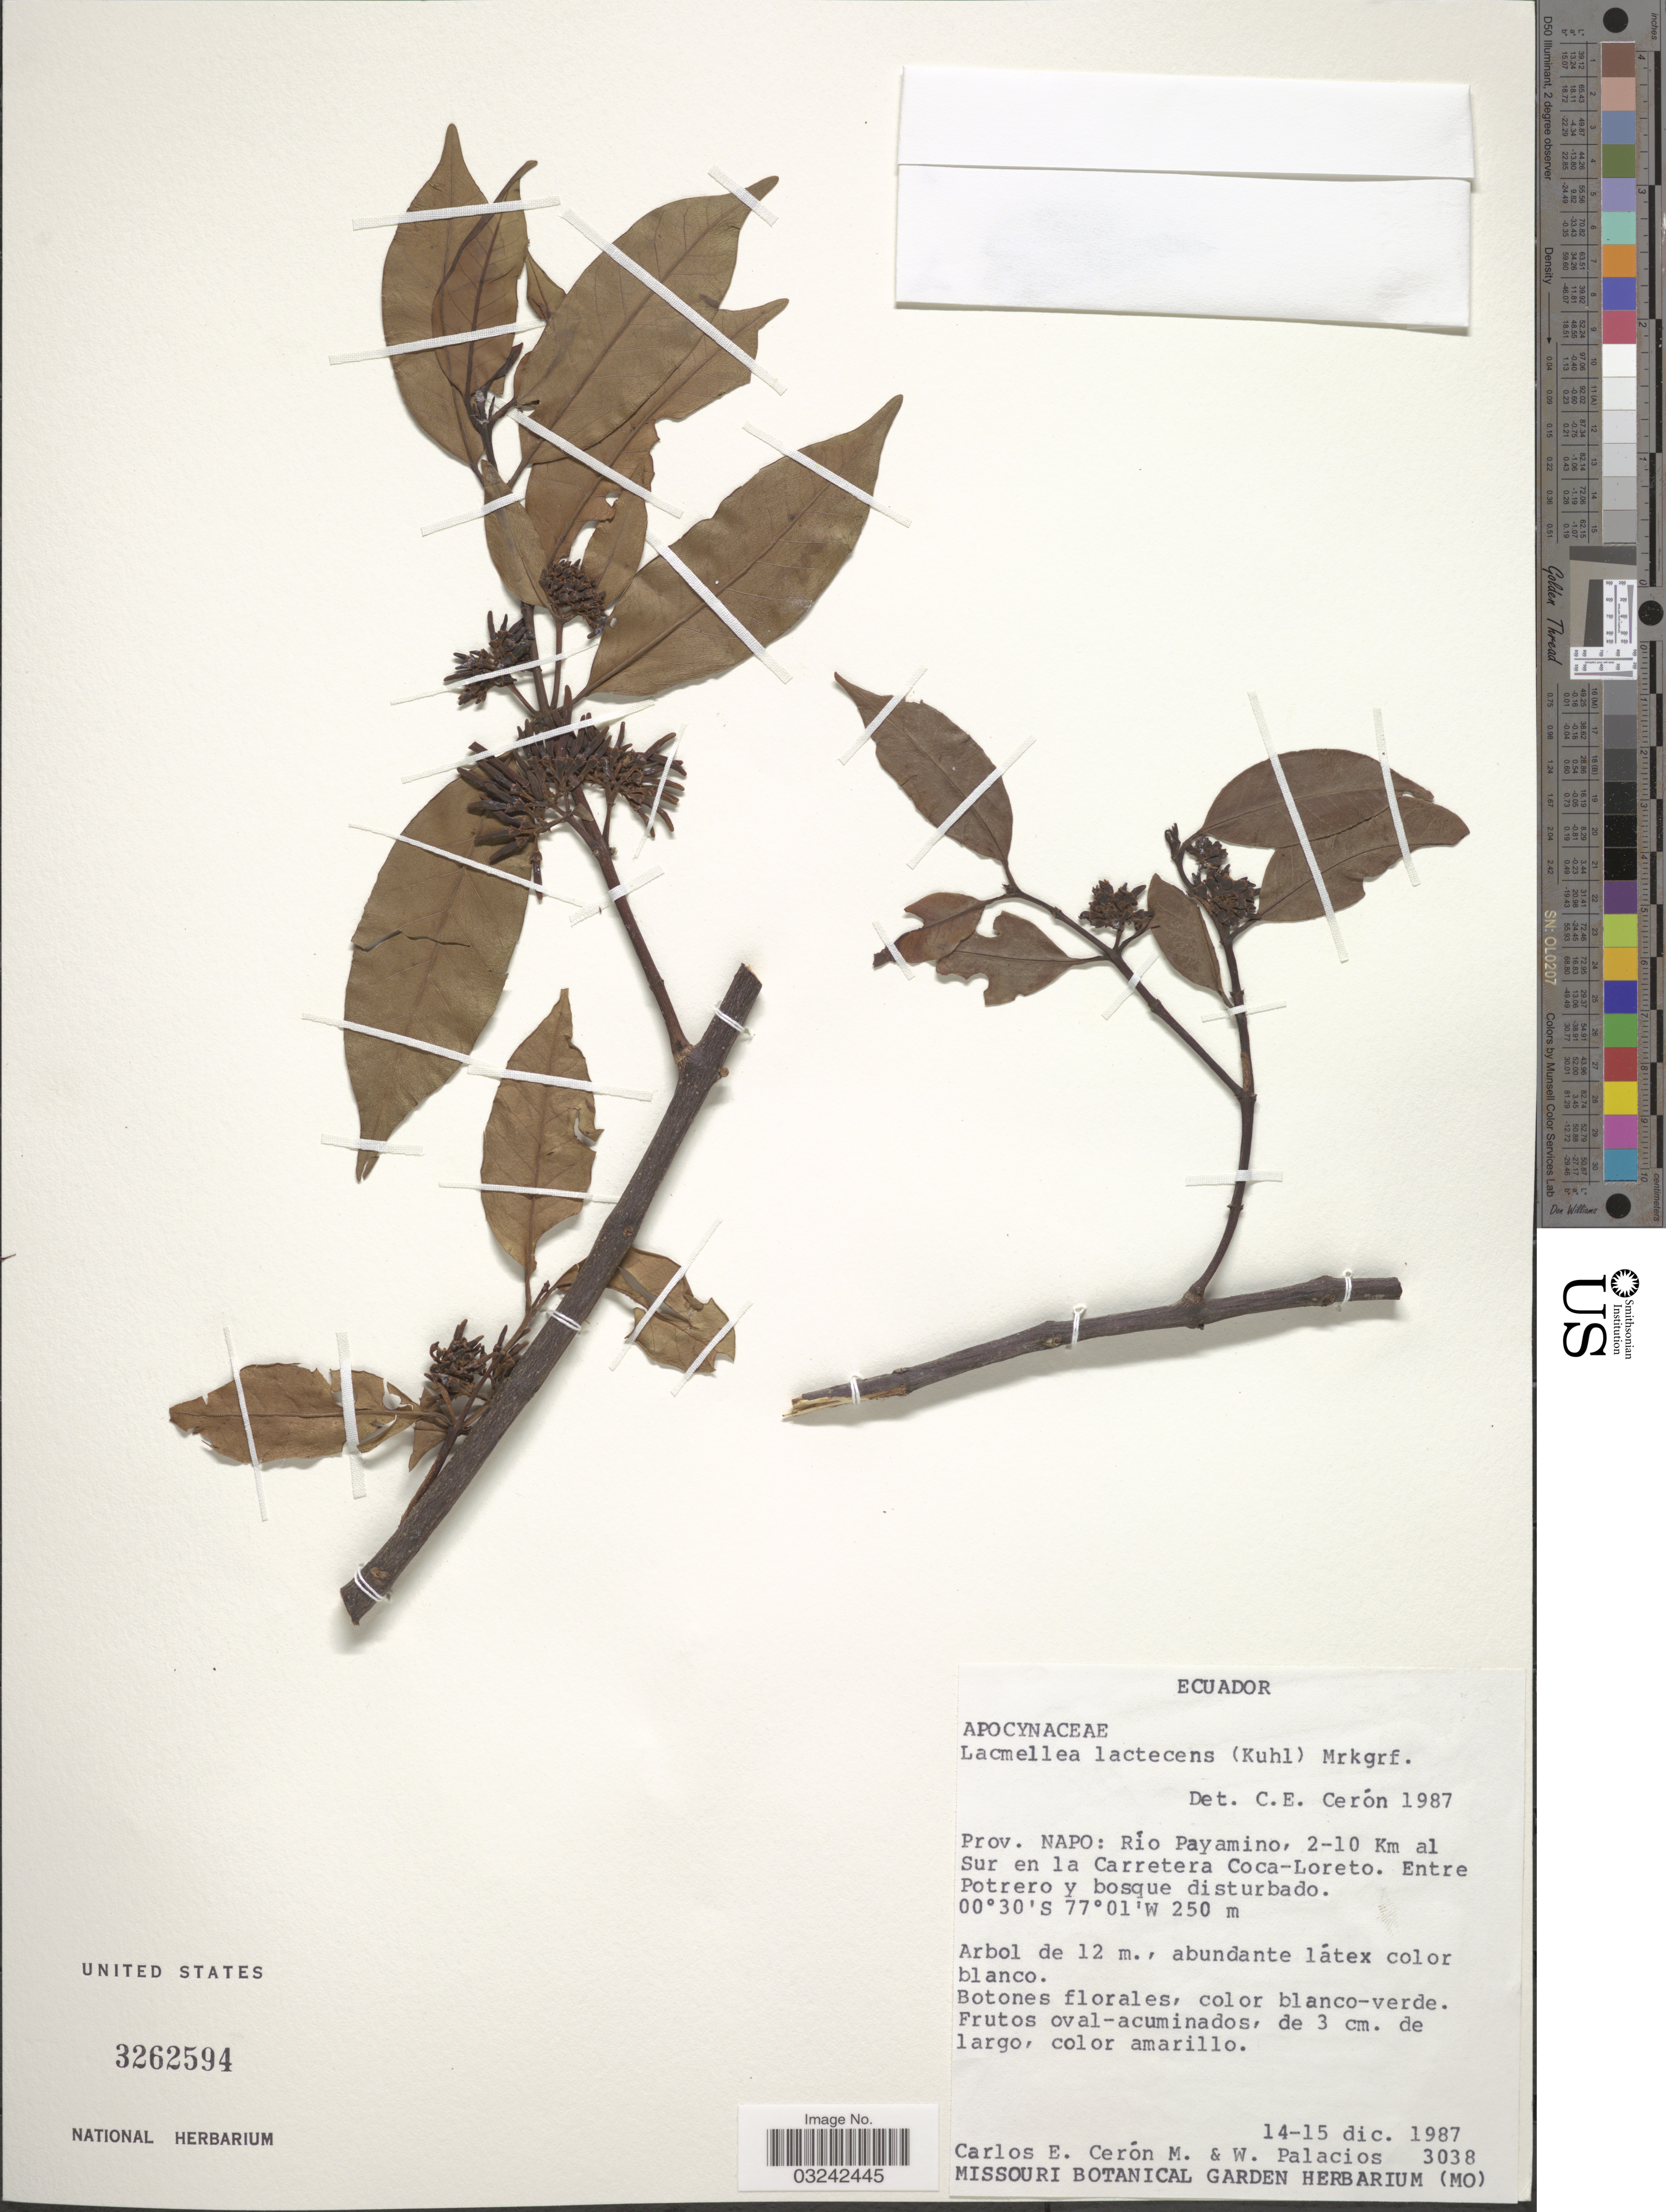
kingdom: Plantae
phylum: Tracheophyta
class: Magnoliopsida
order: Gentianales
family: Apocynaceae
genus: Lacmellea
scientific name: Lacmellea lactescens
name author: (Kuhlm.) Markgr.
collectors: C. E. Cerón M. & W. Palacios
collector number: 3038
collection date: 1987-12-14/1987-12-15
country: Ecuador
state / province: Napo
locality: Río Payamino, 2-10 Km al Sur en la Carretera Coca-Loreto. Entre Potrero y bosque disturbado.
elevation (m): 250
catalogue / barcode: US 3262594